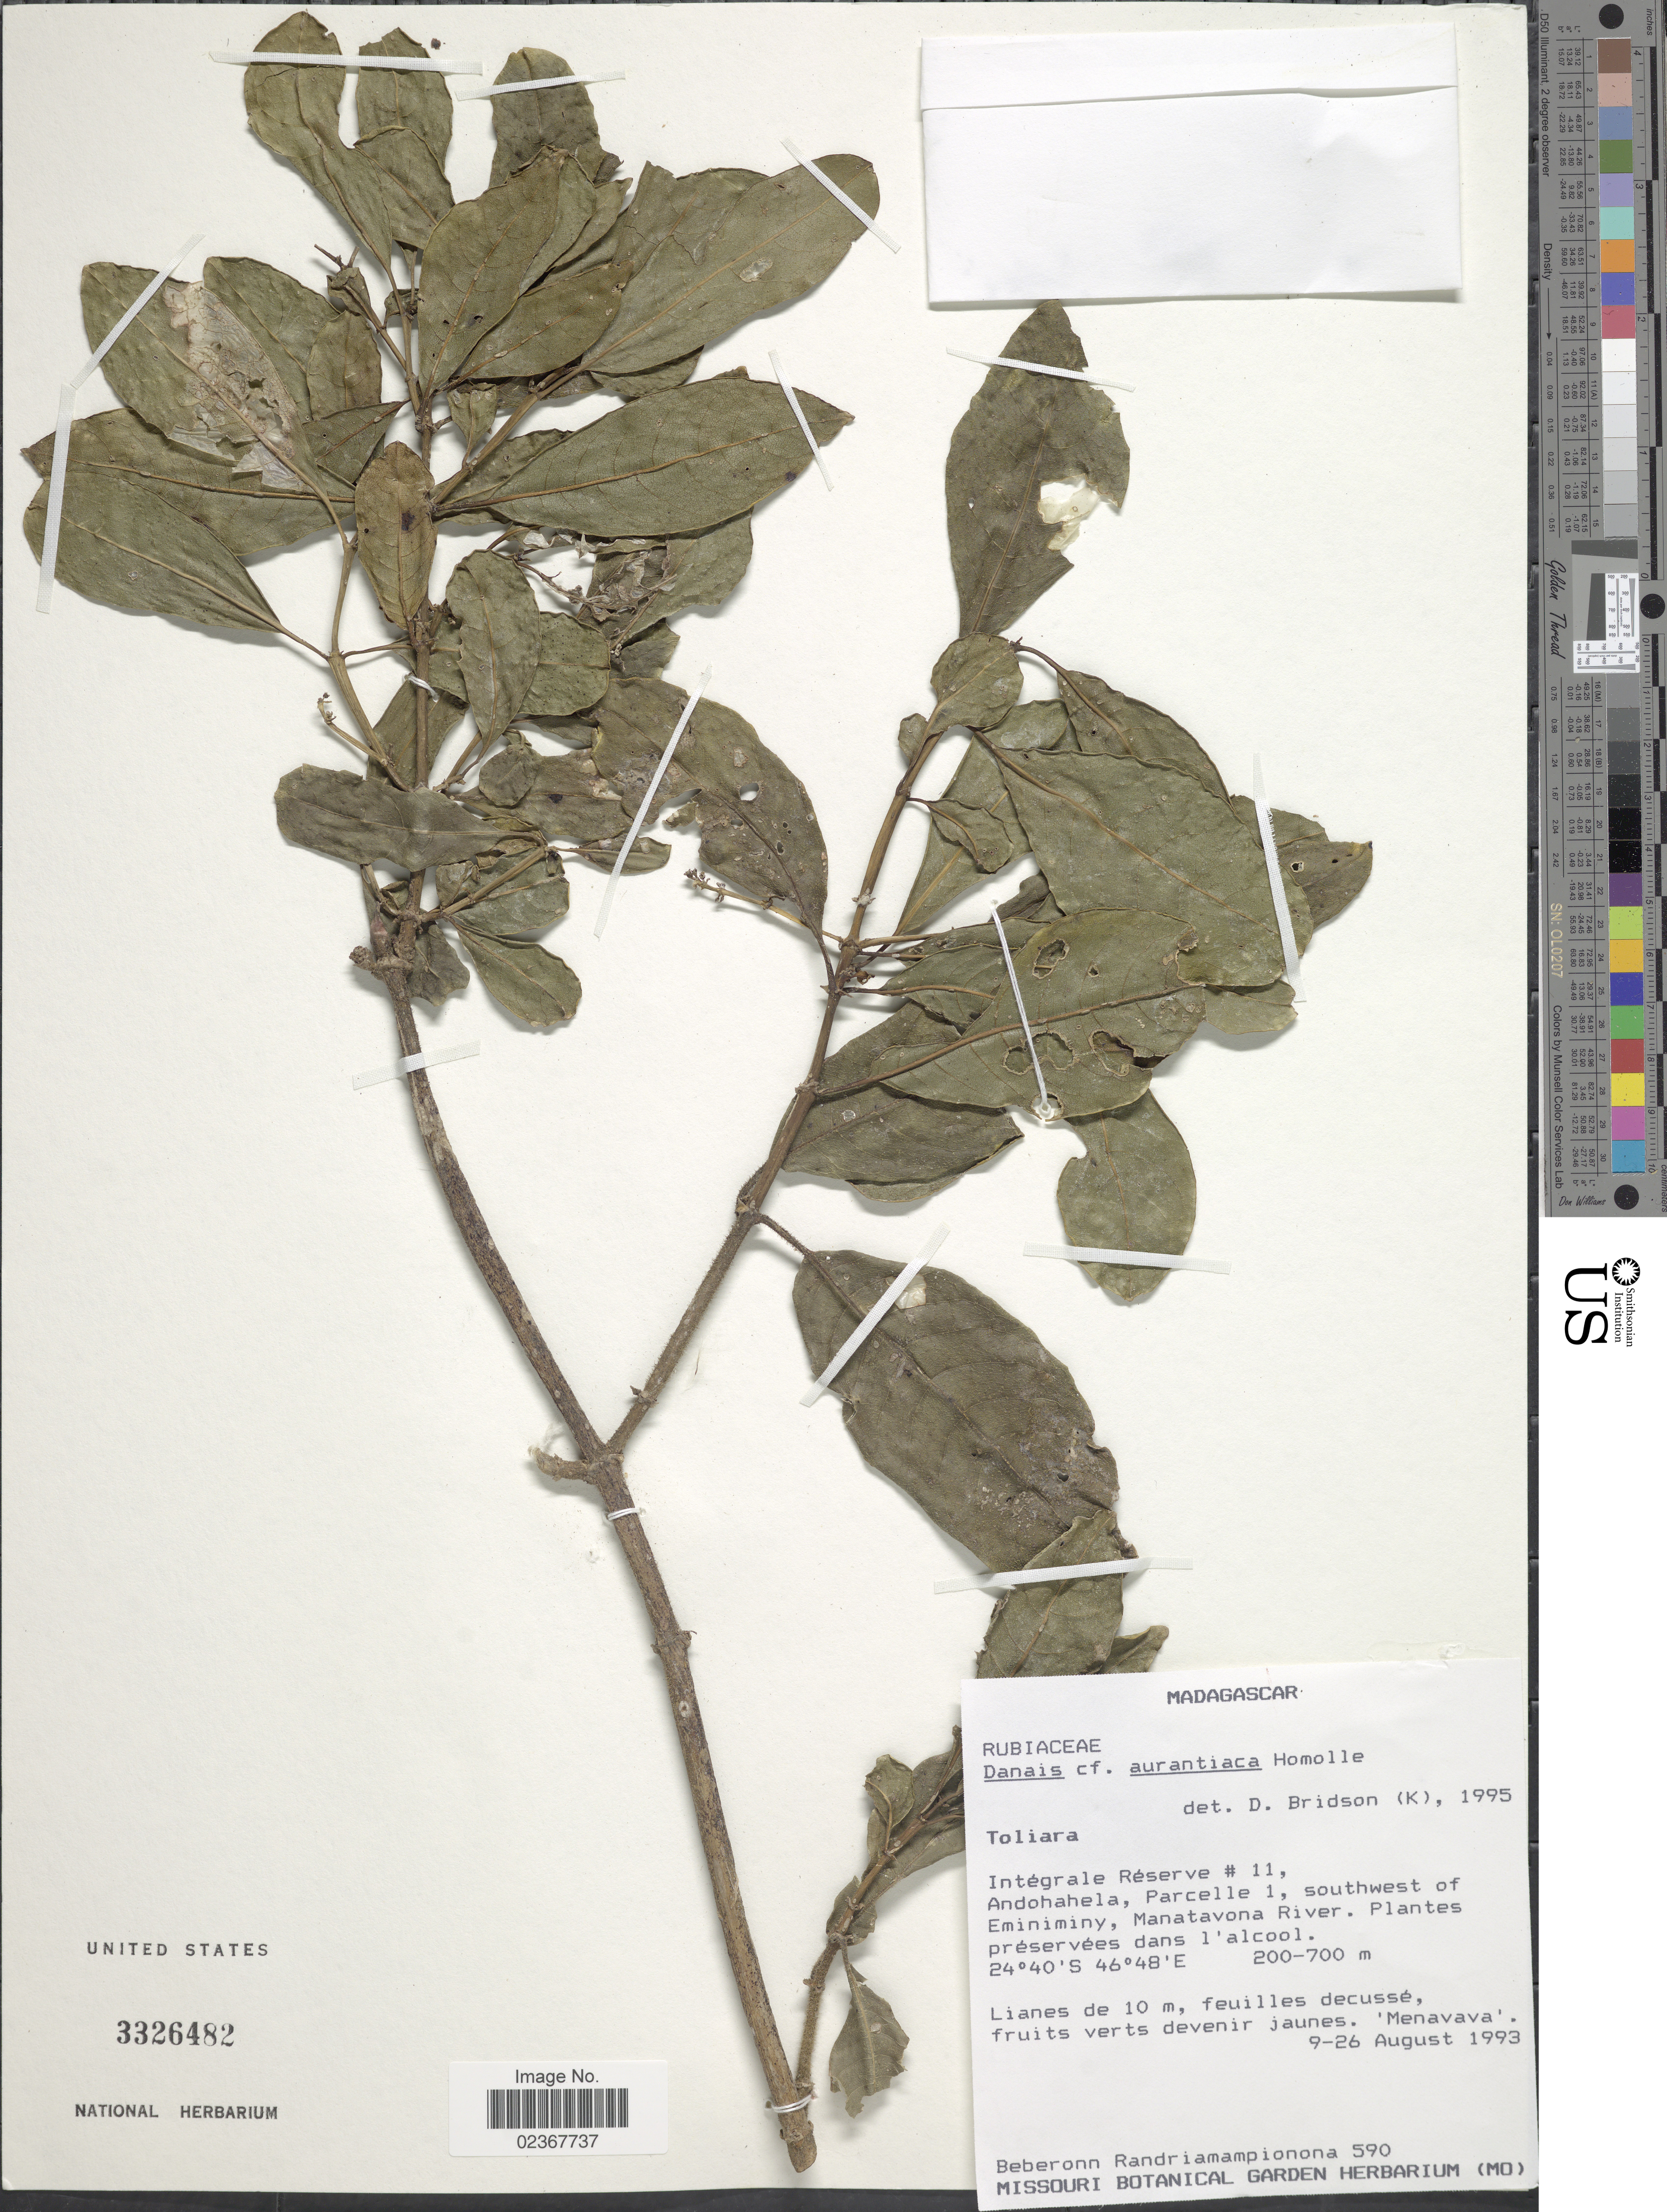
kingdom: Plantae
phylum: Tracheophyta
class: Magnoliopsida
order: Gentianales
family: Rubiaceae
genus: Danais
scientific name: Danais aurantiaca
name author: Homolle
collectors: B. Randriamampionona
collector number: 590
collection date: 1993-08-09/1993-08-26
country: Madagascar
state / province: Anosy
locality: Intégrale Réserve # 11, Andohahela, Parcelle 1, southwest of Eminiminy, Manatavona River. Plantes préservées dans l'alcool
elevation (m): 200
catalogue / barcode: US 3326482